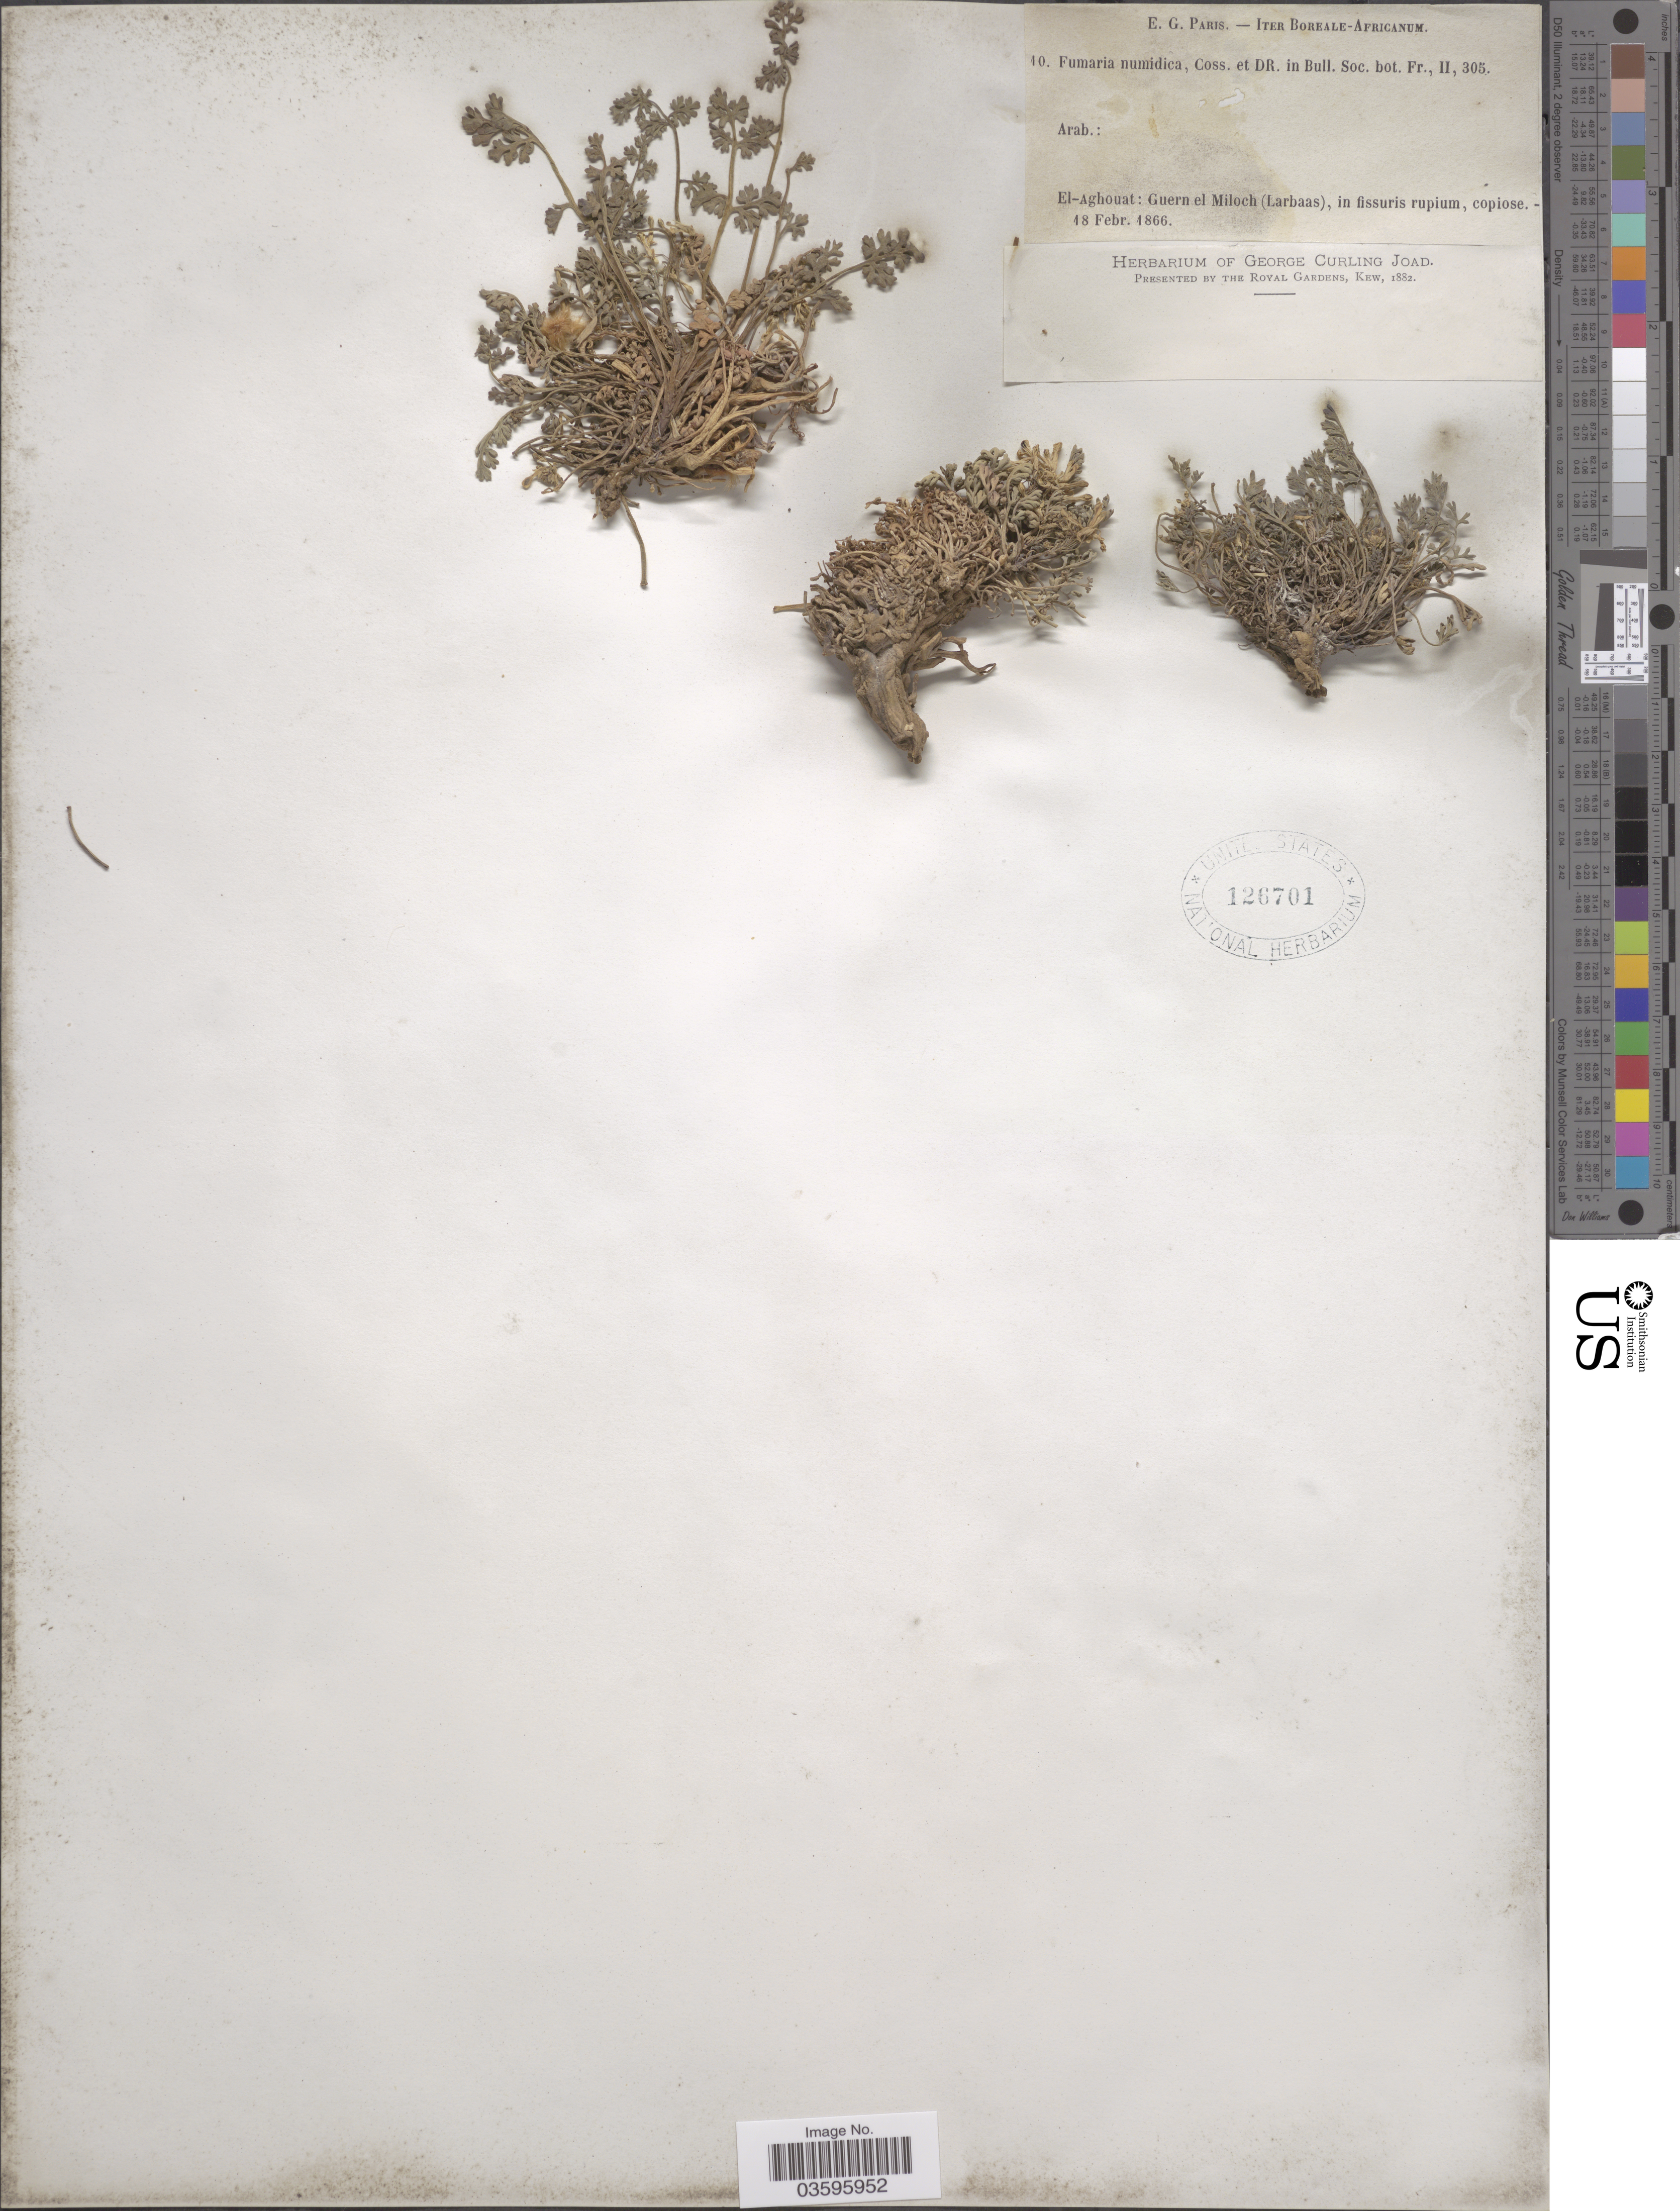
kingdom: Plantae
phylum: Tracheophyta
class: Magnoliopsida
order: Ranunculales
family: Papaveraceae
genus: Rupicapnos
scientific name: Rupicapnos numidica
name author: (Coss. & Durieu) Pomel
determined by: Strong, M. T., (US), Smithsonian Institution - National Museum of Natural History (UNITED STATES)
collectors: Paris, E.G.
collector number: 10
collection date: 1866-02-18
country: Algeria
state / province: Laghouat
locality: Iter Boreale-Africanum. El-Aghouat: Guern el Miloch (Larbaas), in fissuris rupium, copiose.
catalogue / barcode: US 126701